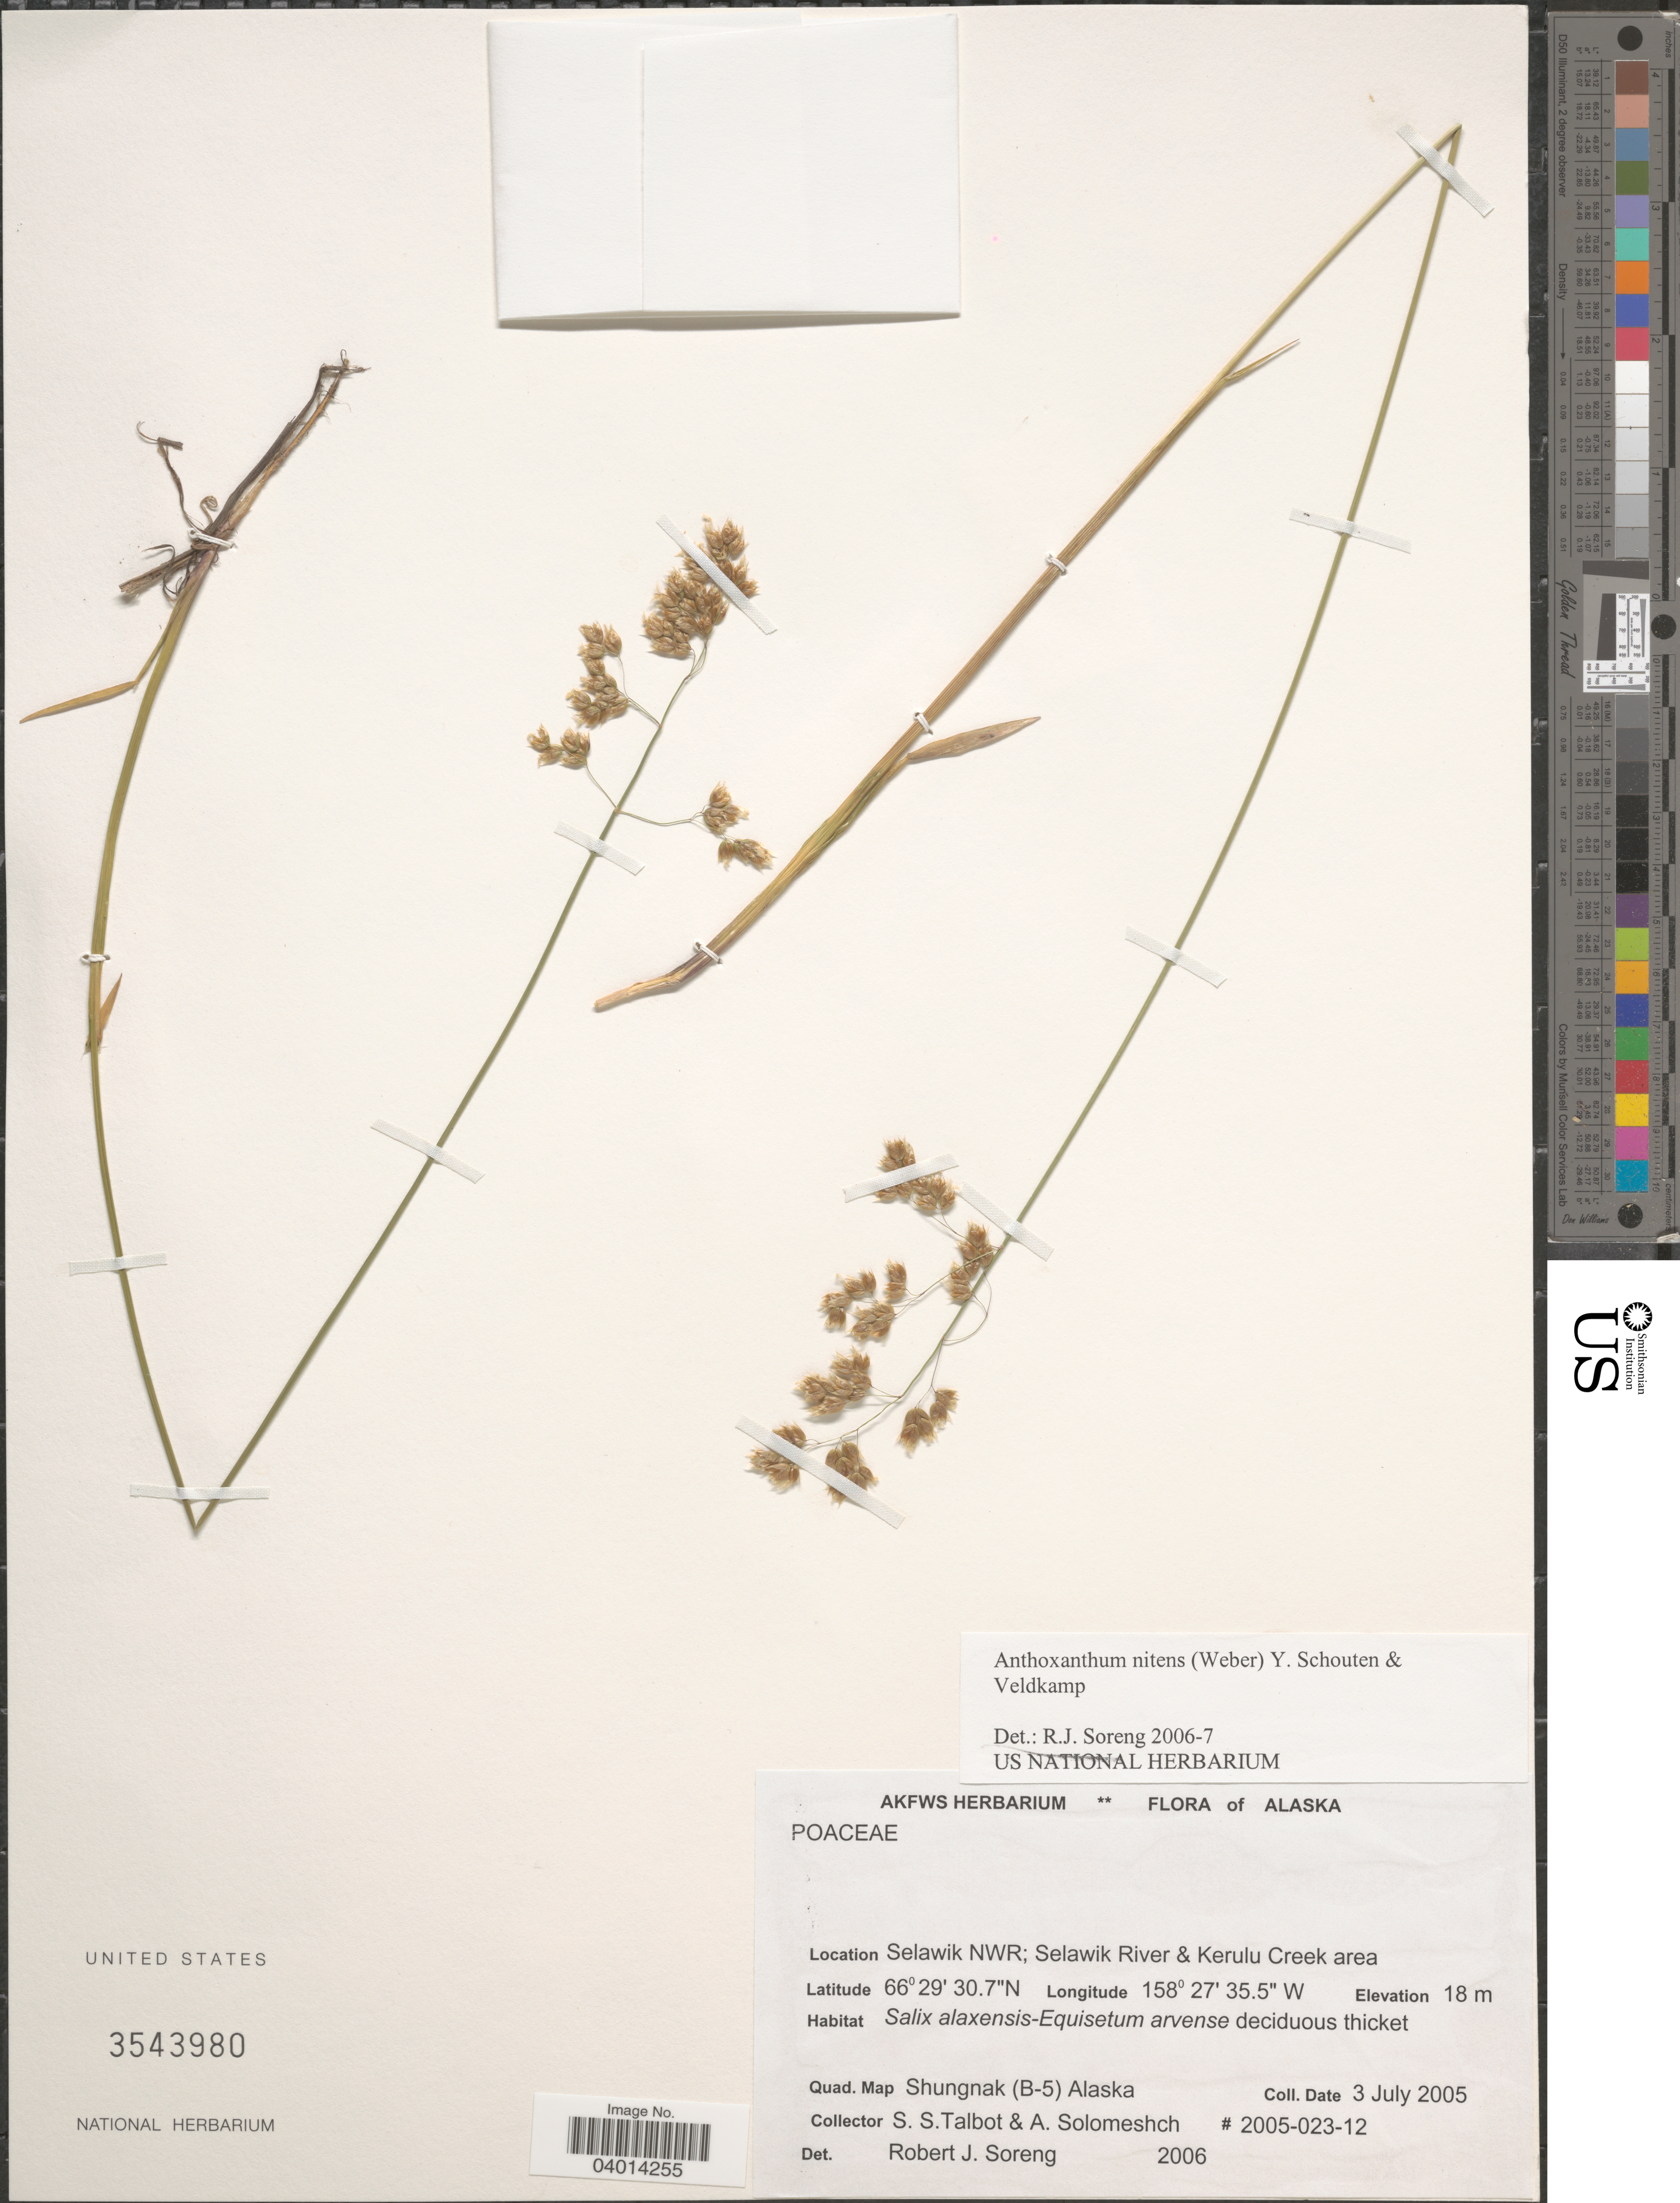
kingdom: Plantae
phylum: Tracheophyta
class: Liliopsida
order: Poales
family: Poaceae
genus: Anthoxanthum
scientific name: Anthoxanthum nitens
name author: (G.H. Weber) R.T.A. Schouten & Veldkamp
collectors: S. S. Talbot & A. Solomeshch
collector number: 2005-023-12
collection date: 2005-07-03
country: United States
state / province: Alaska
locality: Selawik NWR; Selawik River & Kerulu Creek area. Quad. Map Shungnak (B-5) Alaska.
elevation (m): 18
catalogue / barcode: US 3543980